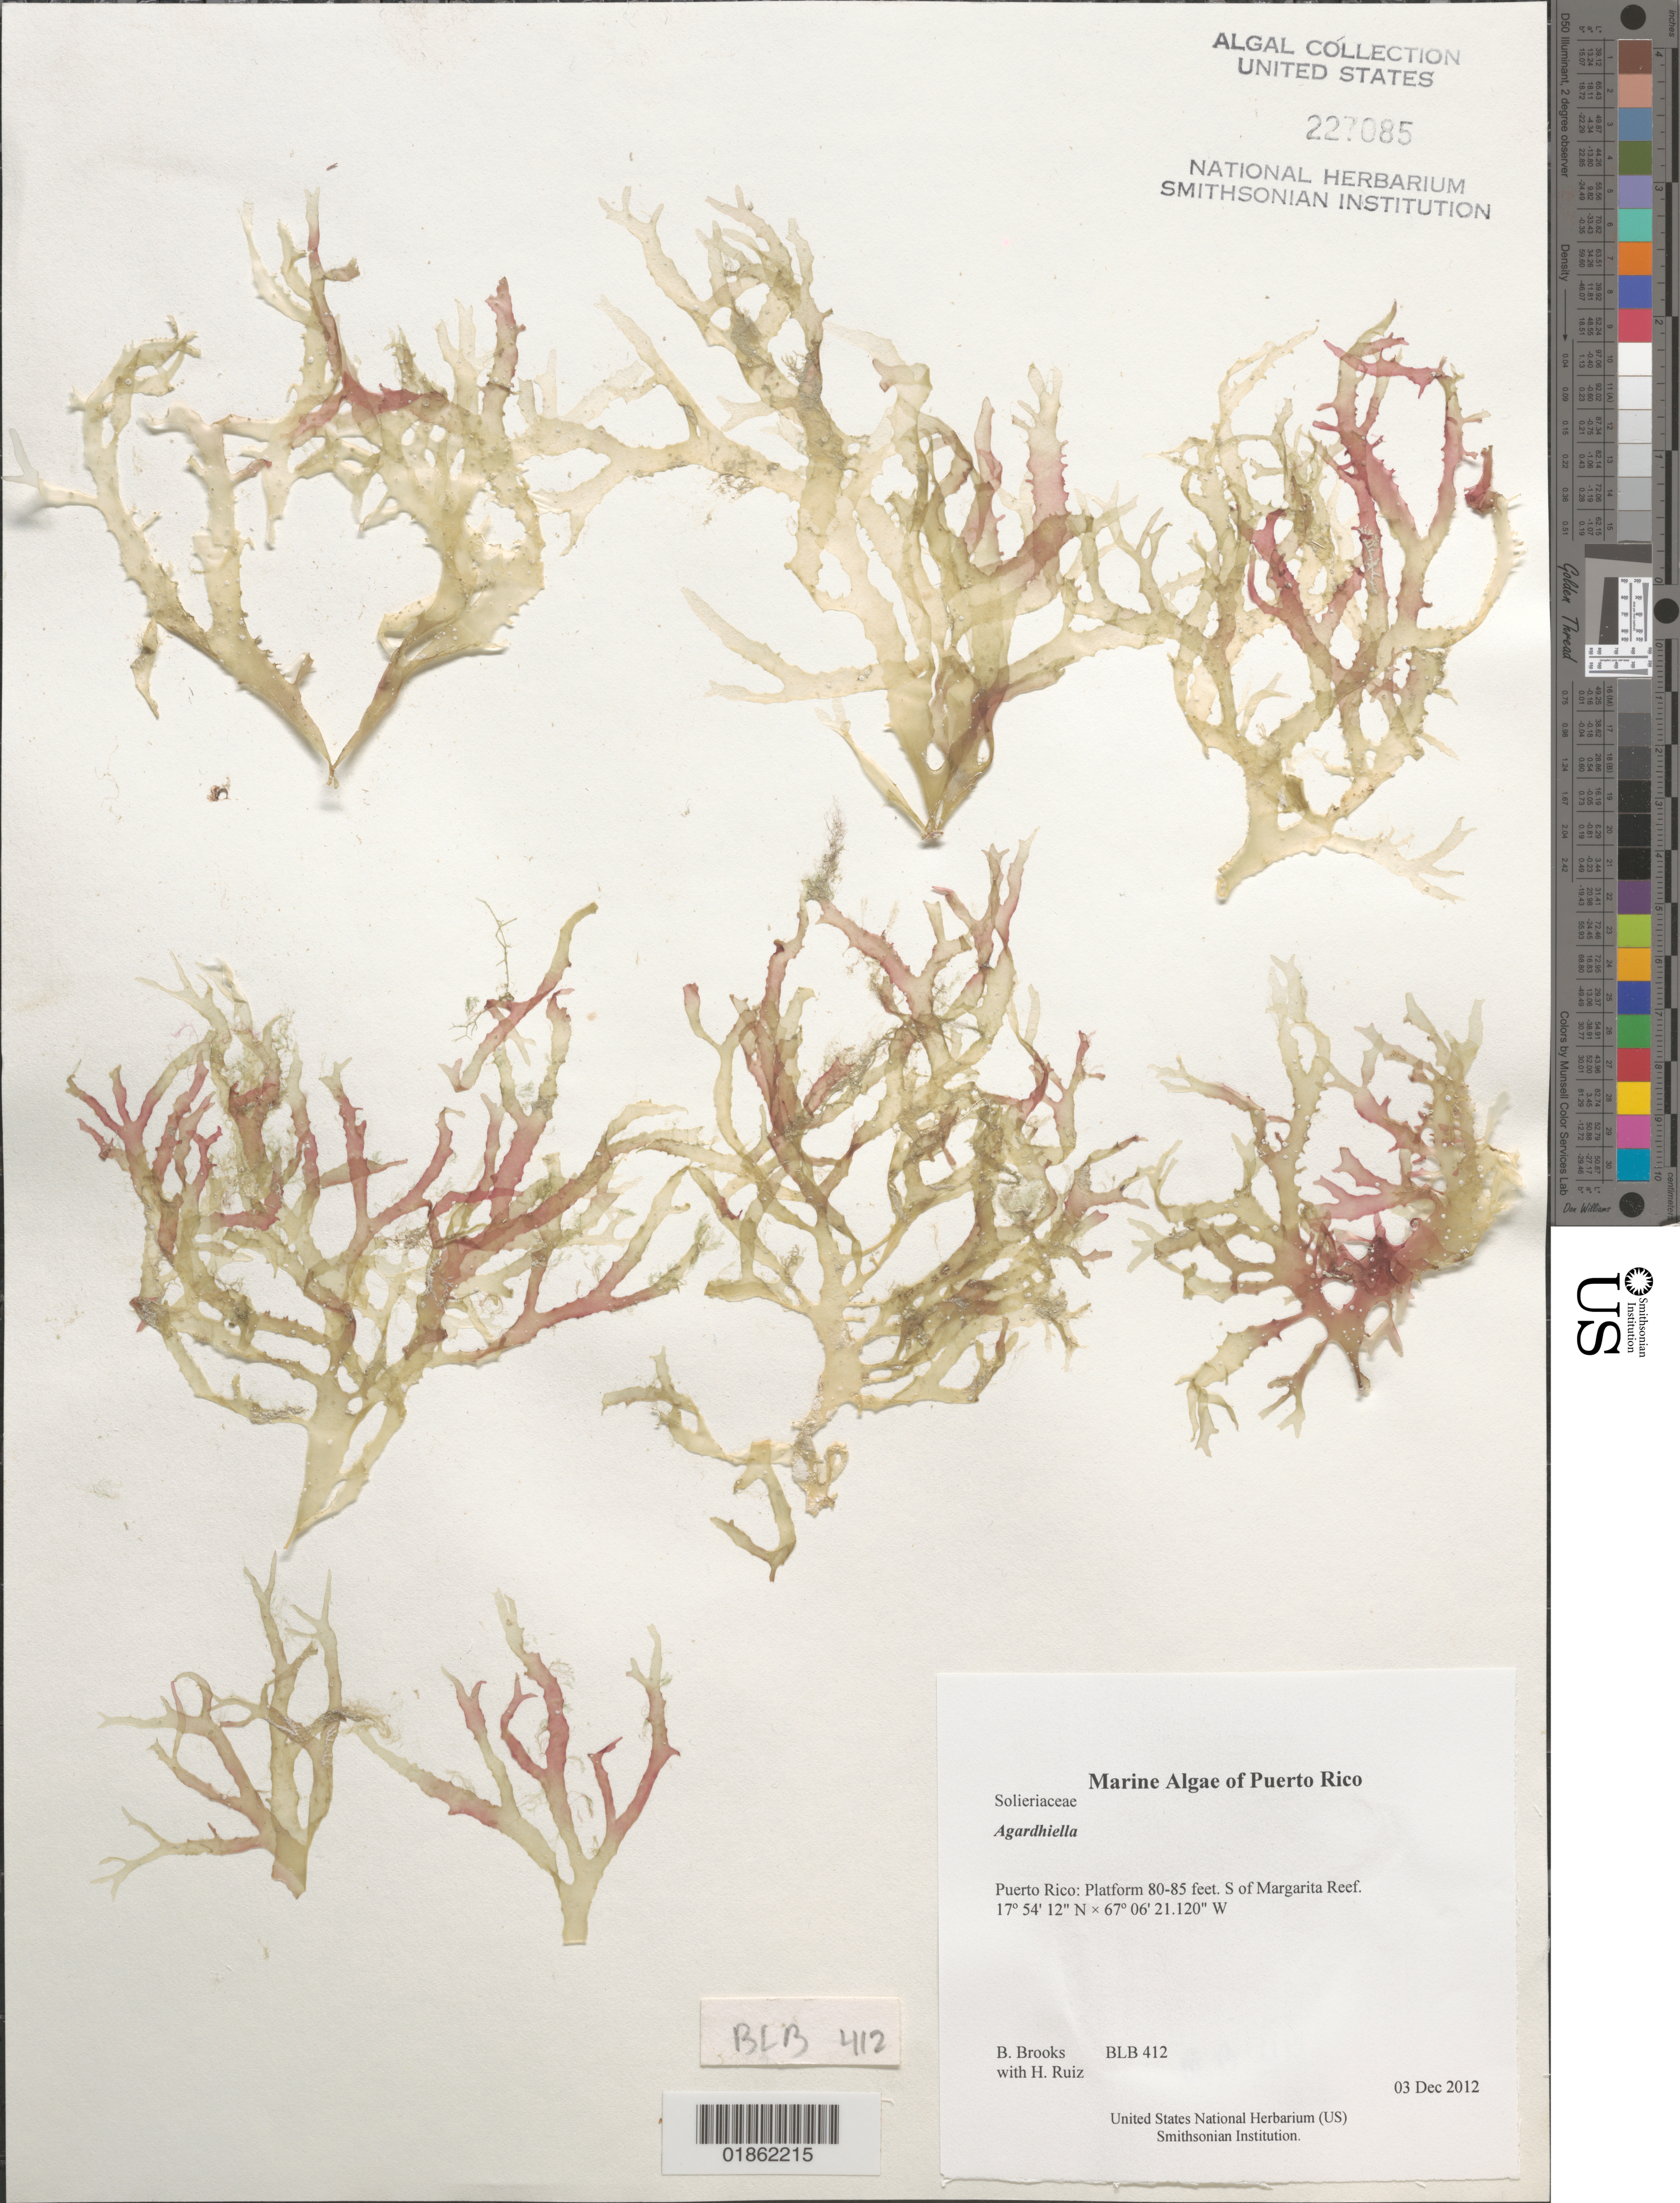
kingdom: Plantae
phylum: Rhodophyta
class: Florideophyceae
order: Gigartinales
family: Solieriaceae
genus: Agardhiella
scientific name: Agardhiella sp.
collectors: B. Brooks & H. Ruiz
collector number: BLB 412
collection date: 2012-12-03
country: Puerto Rico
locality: Platform 80-85 feet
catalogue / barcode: US 227085